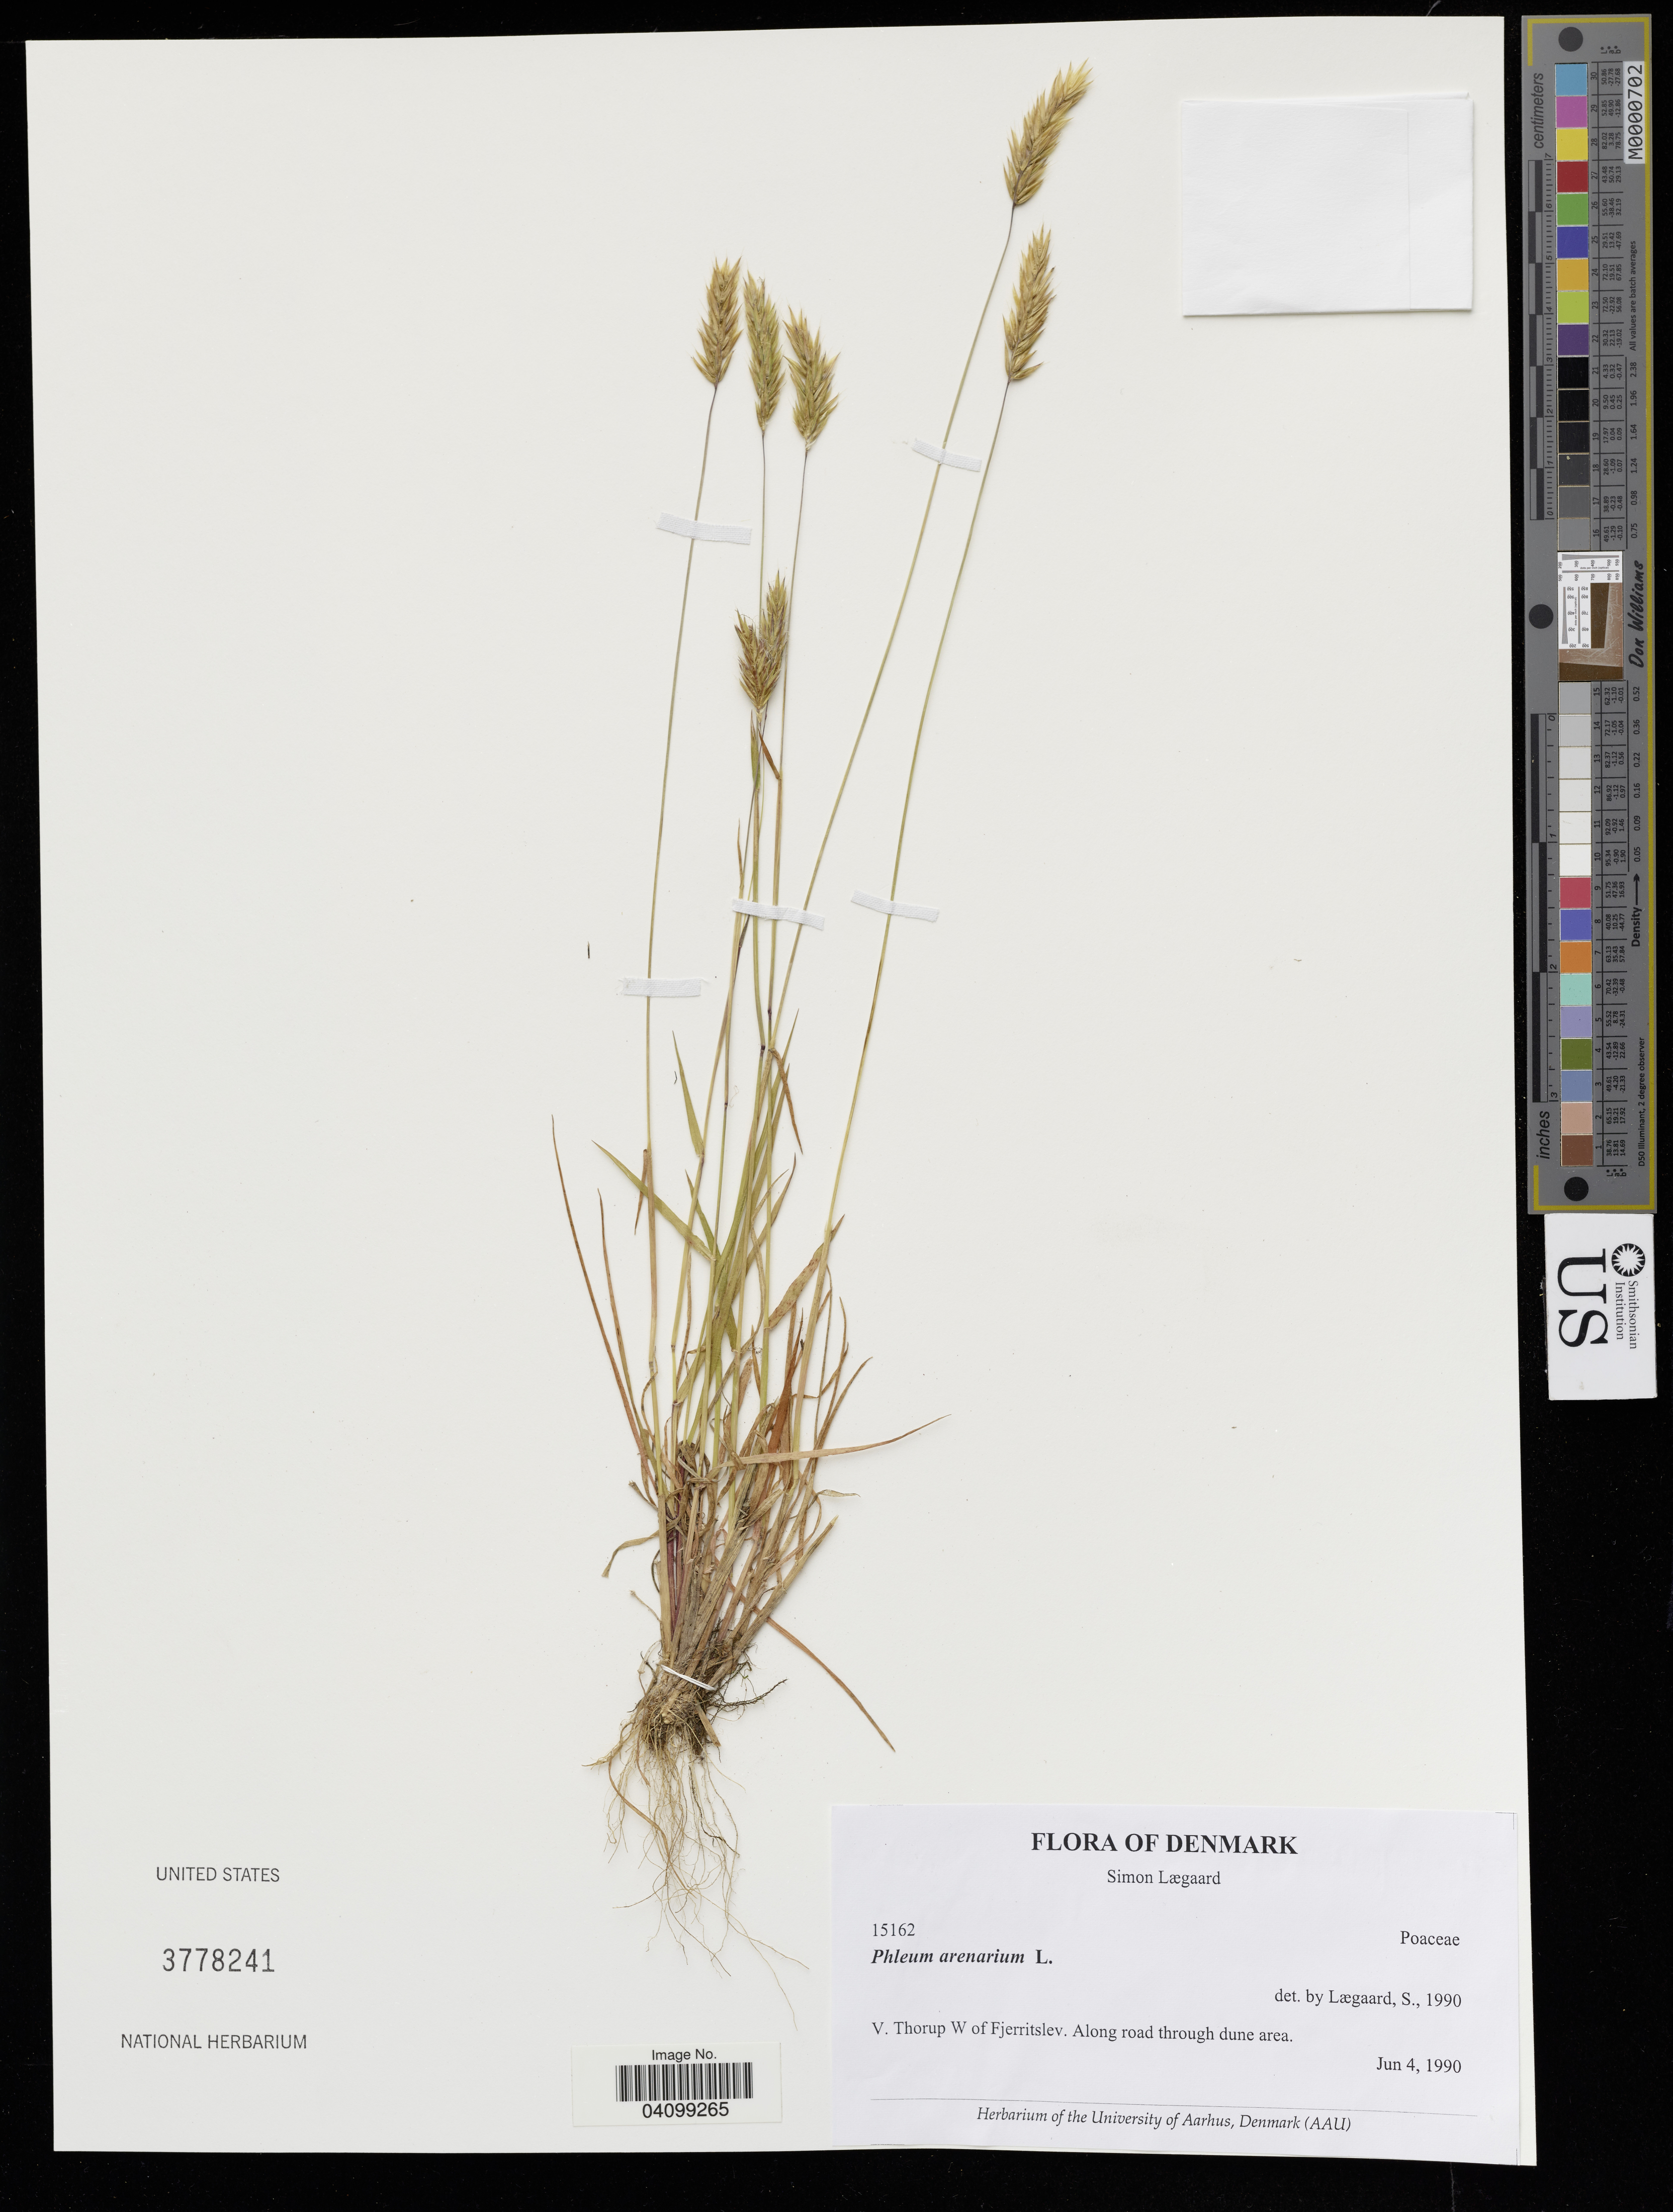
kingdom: Plantae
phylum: Tracheophyta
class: Liliopsida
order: Poales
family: Poaceae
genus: Phleum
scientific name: Phleum arenarium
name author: L.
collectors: S. Lægaard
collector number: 15162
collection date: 1990-06-04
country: Denmark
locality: V. Thorup W of Fjerritslev.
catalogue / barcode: US 3778241